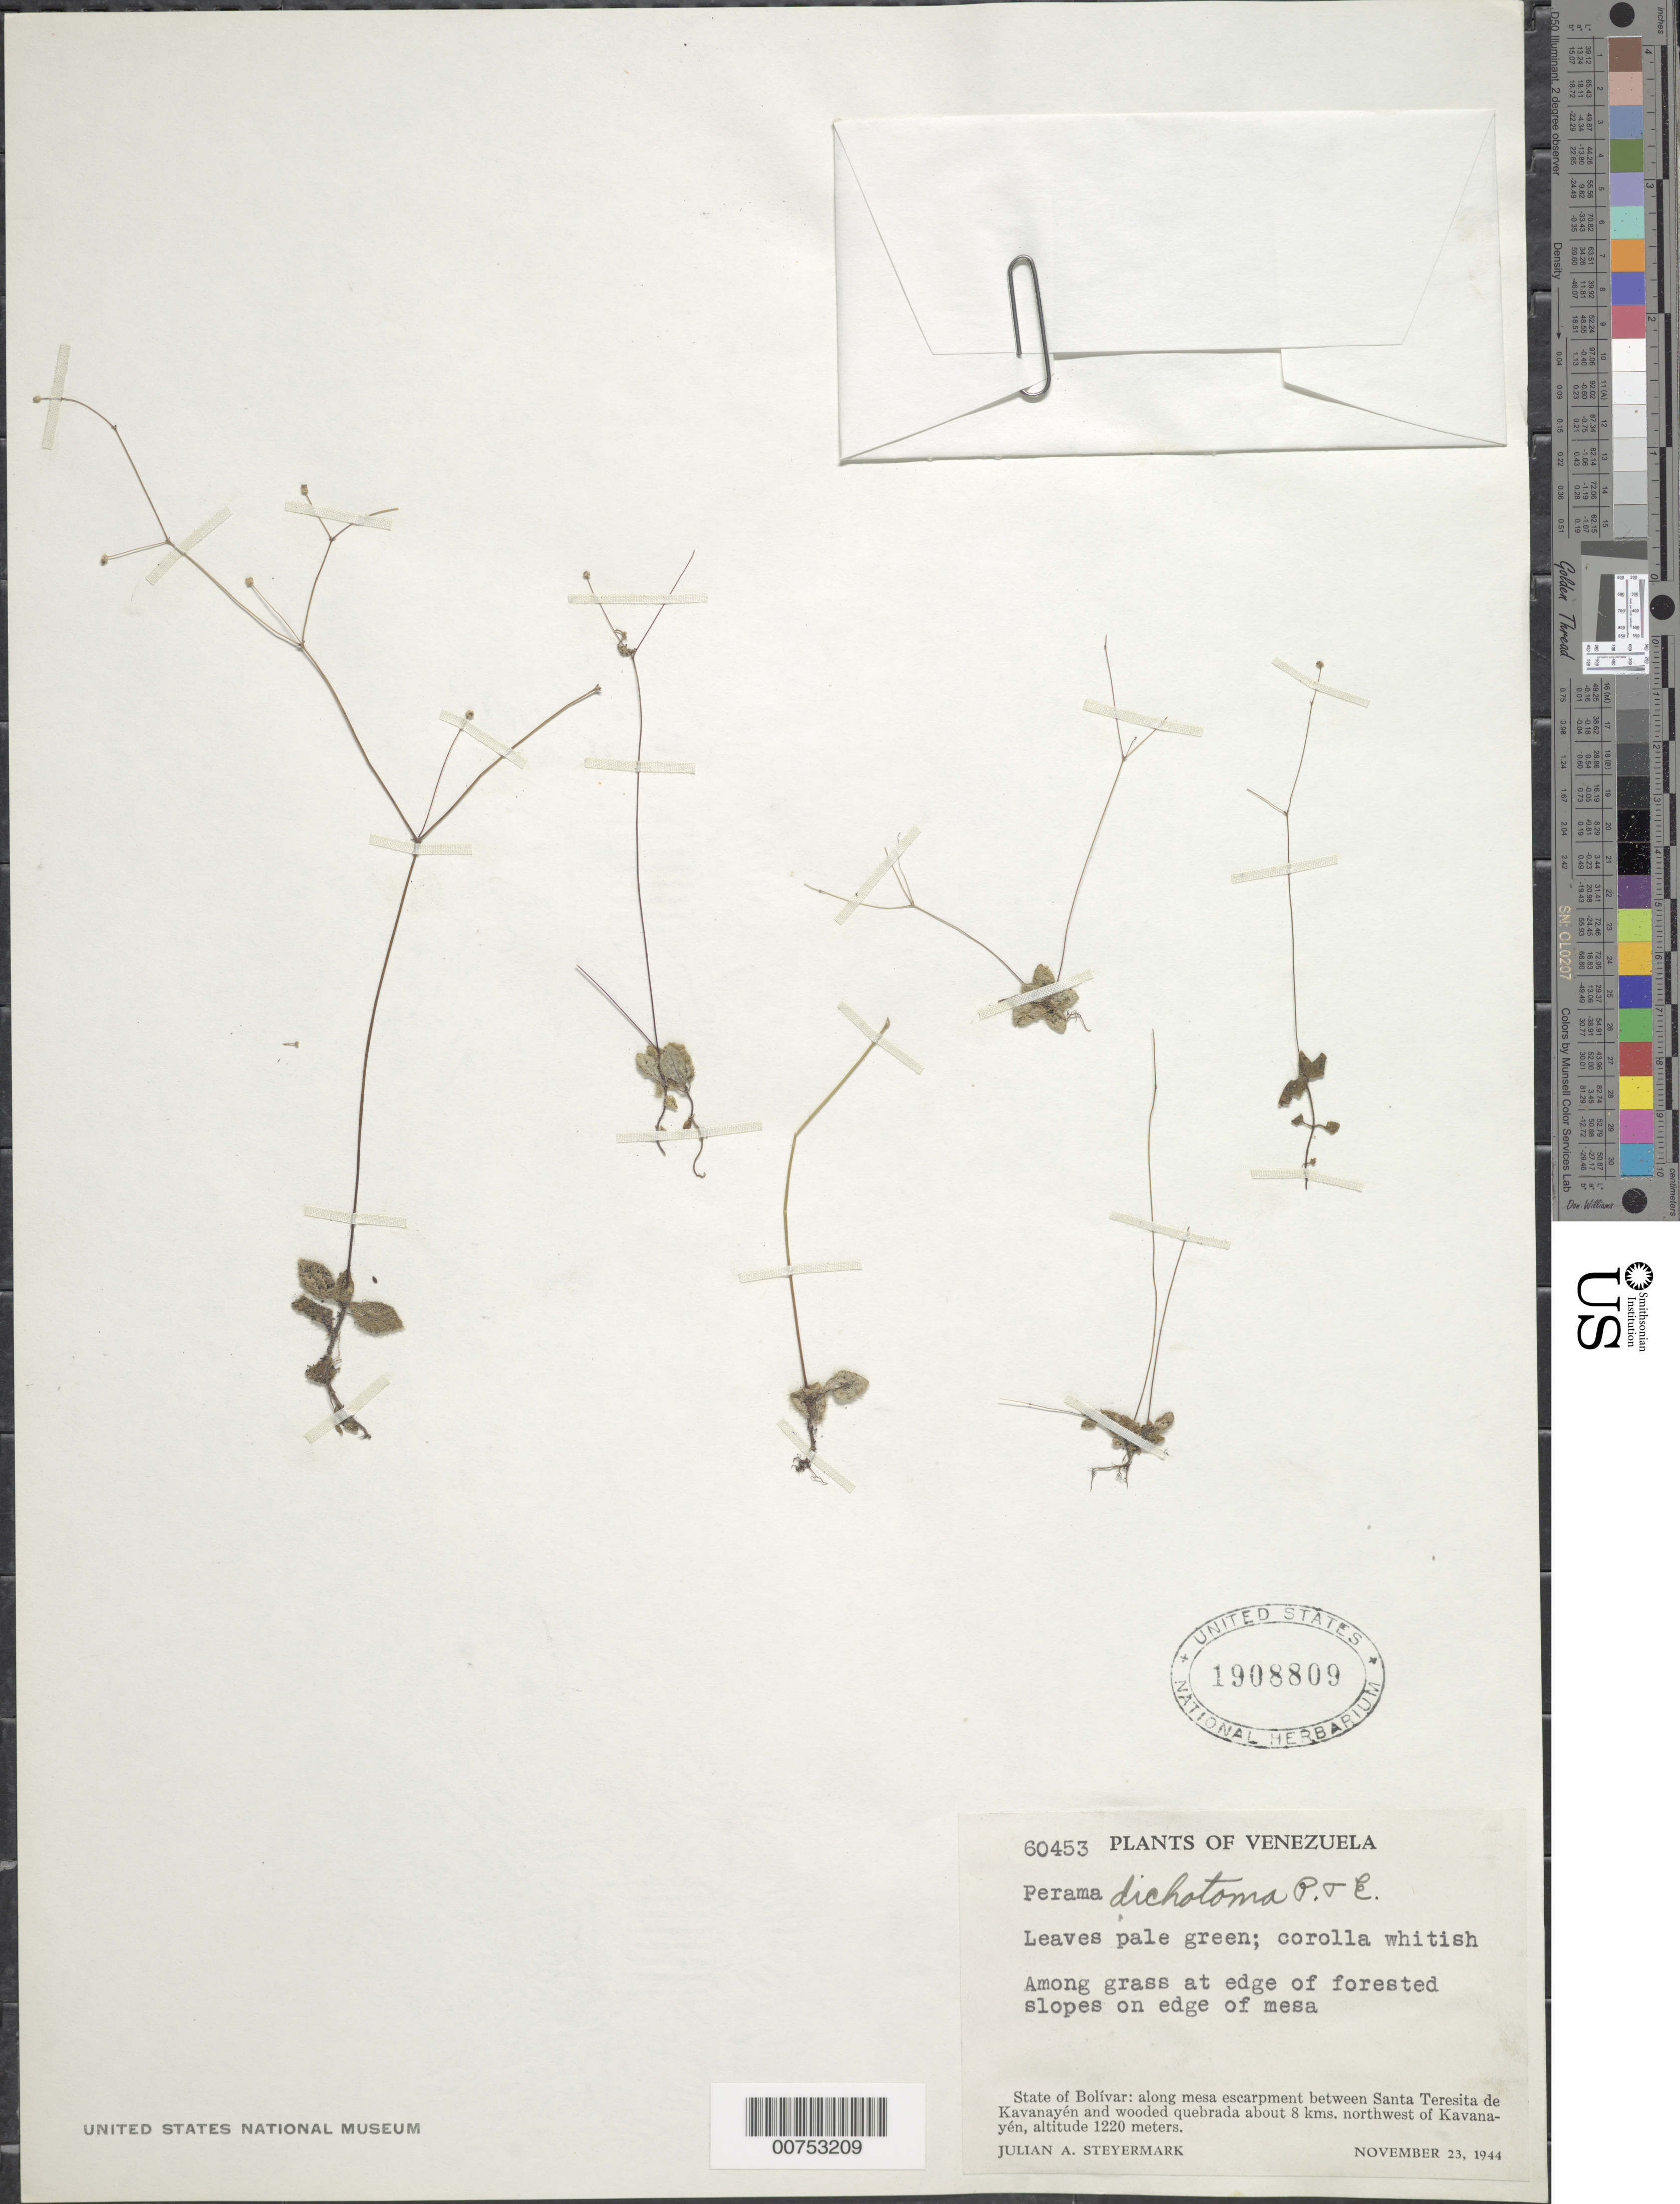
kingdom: Plantae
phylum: Tracheophyta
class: Magnoliopsida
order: Gentianales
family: Rubiaceae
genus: Perama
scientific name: Perama dichotoma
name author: Poepp.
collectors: J. Steyermark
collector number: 60453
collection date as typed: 23-Nov-44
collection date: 1944-11-23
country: Venezuela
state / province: Bolívar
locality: Santa Teresita de Kavanayen to 8 km NW of Kavanayén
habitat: Mesa escarpment; among grass at edge of forested slopes on edge of mesa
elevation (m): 1220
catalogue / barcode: US 1908809